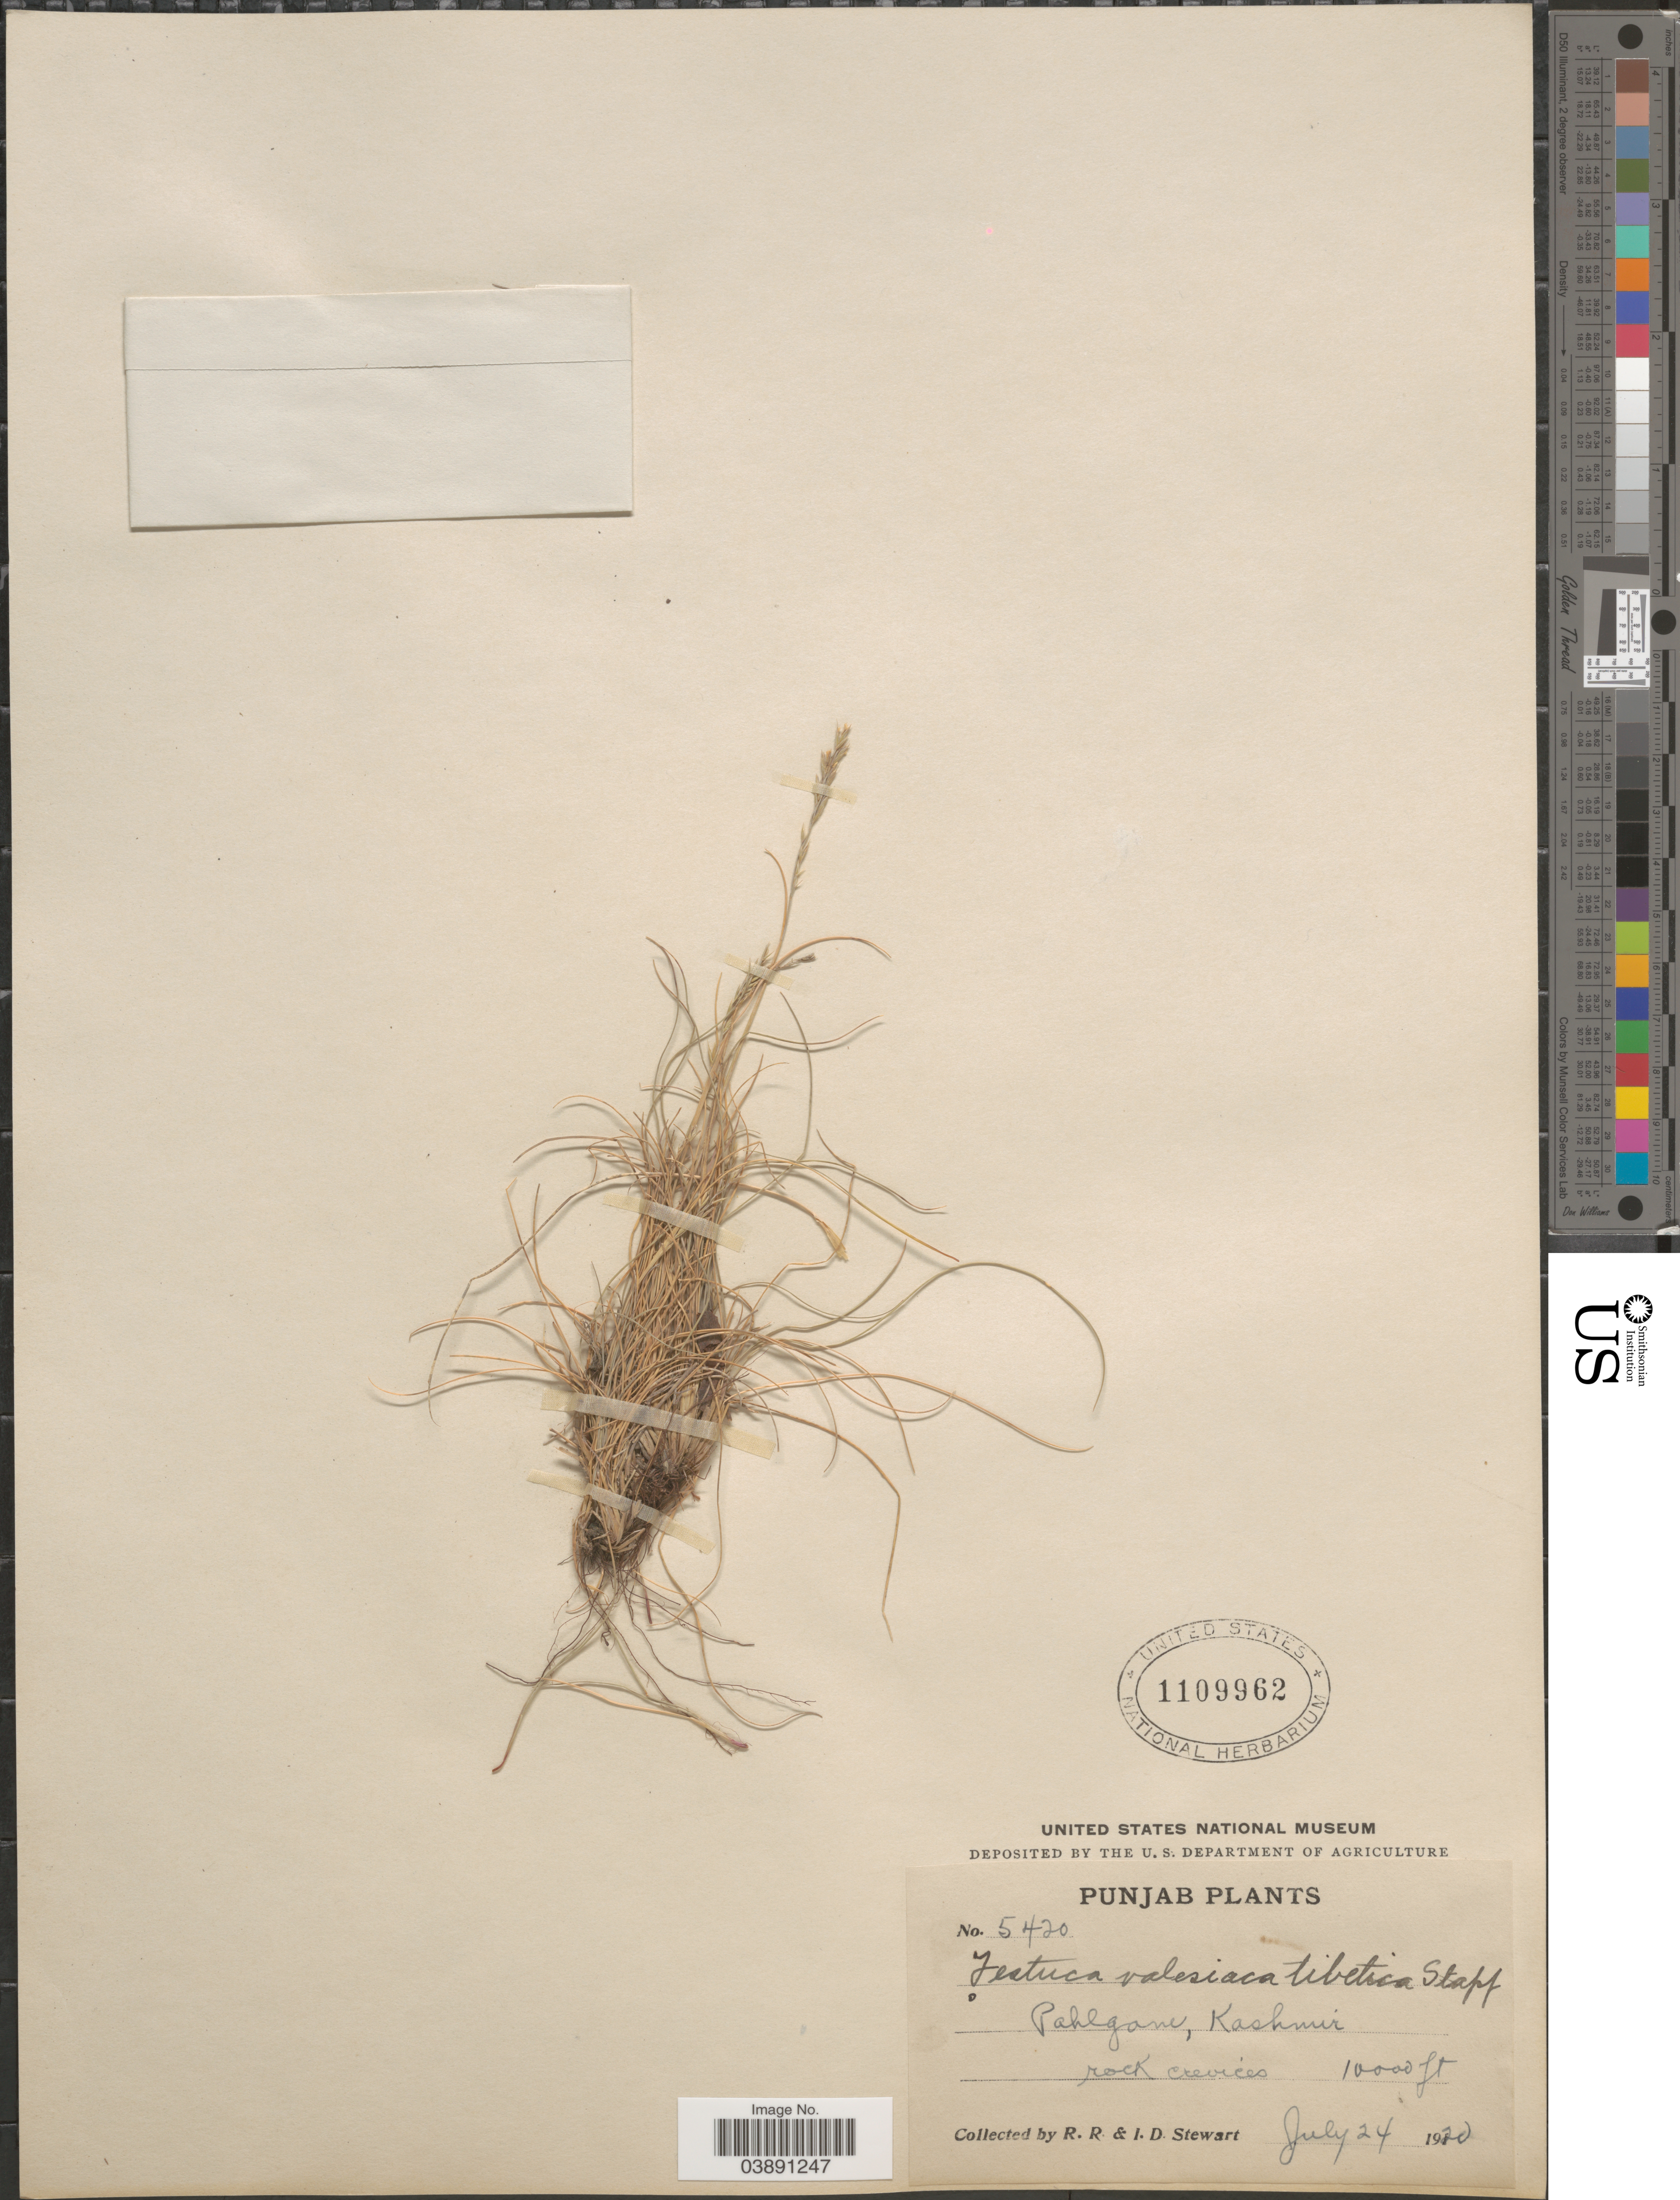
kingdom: Plantae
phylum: Tracheophyta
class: Liliopsida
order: Poales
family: Poaceae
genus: Festuca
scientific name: Festuca valesiaca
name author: Schleich. ex Gaudin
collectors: R. Stewart & I. Stewart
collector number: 5420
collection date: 1920-07-24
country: India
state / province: Jammu and Kashmir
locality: Punjab [unsure placement]. Pahlgam, Kashmir.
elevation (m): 3048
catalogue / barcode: US 1109962